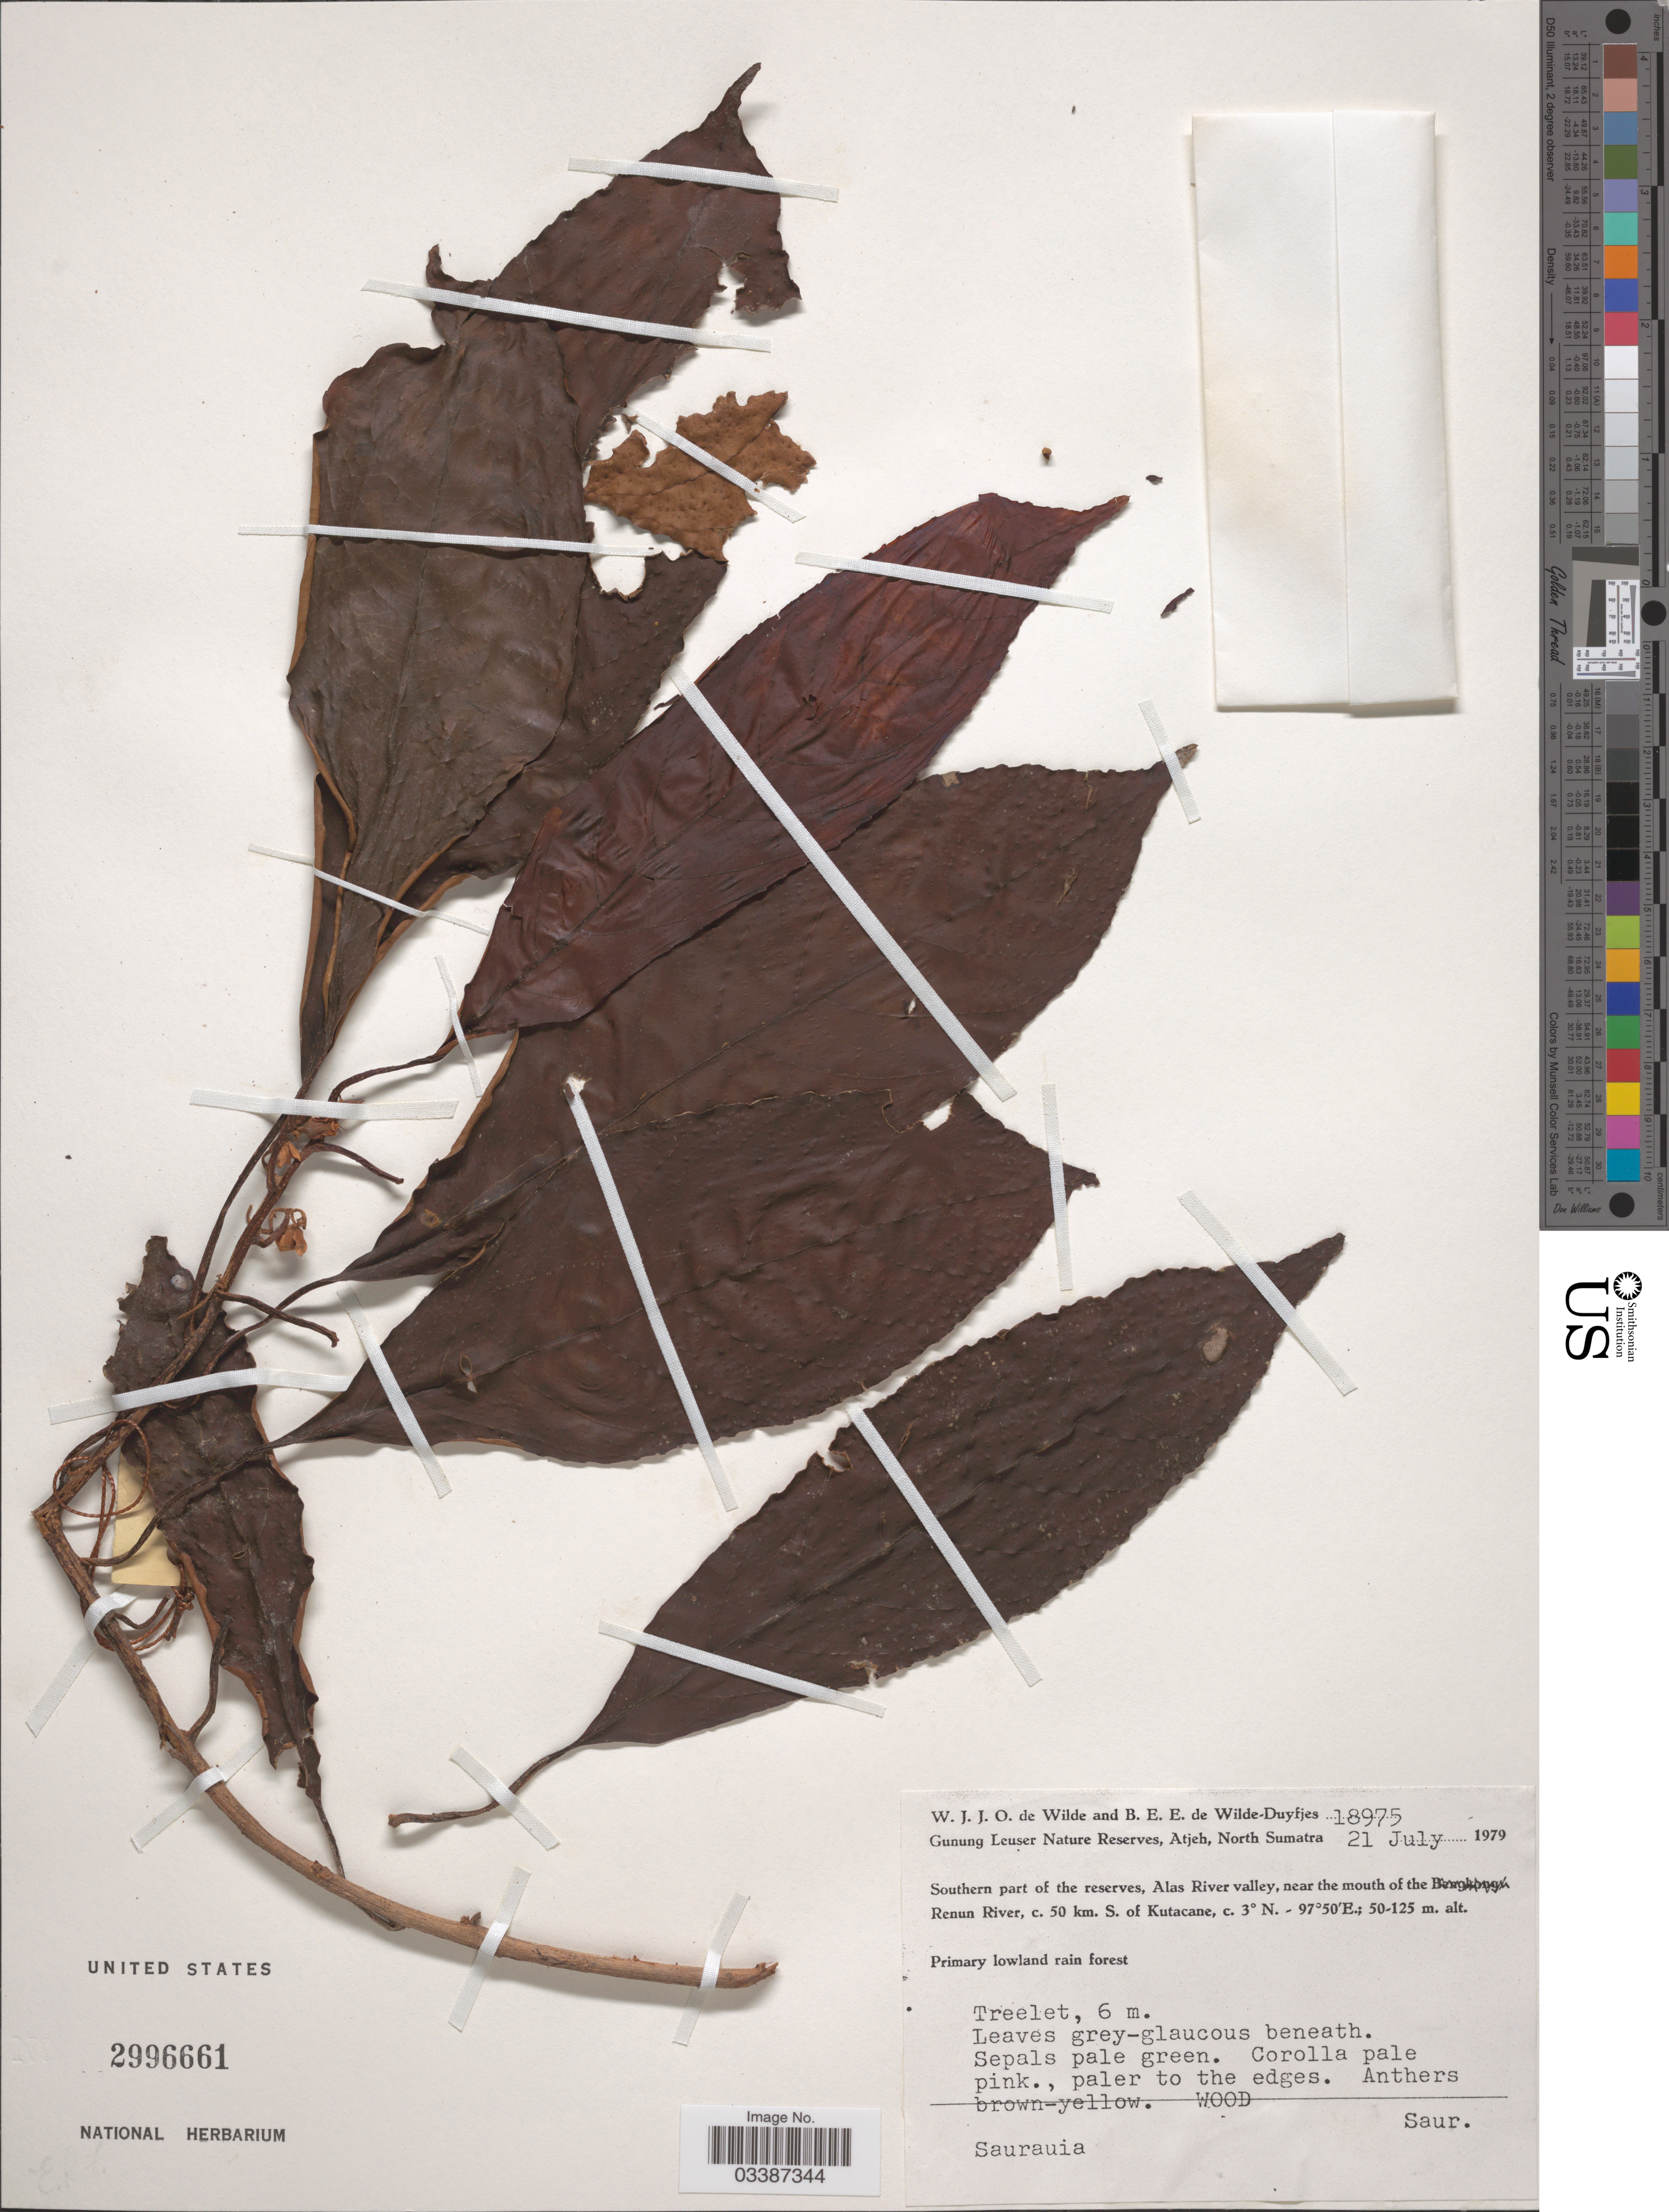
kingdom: Plantae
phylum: Tracheophyta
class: Magnoliopsida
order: Ericales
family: Actinidiaceae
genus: Saurauia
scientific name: Saurauia sp.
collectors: W. J. de Wilde & B. E. de Wilde-Duyfjes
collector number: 18975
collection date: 1979-07-21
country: Indonesia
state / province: Sumatra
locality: Gunung Leuser Nature Reserves, Atjeh, North Sumatra. Southern part of the reserves, Alas River valley, near the mouth of the Renun River, c. 50 km. S. of Kutacane.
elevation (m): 50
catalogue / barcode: US 2996661